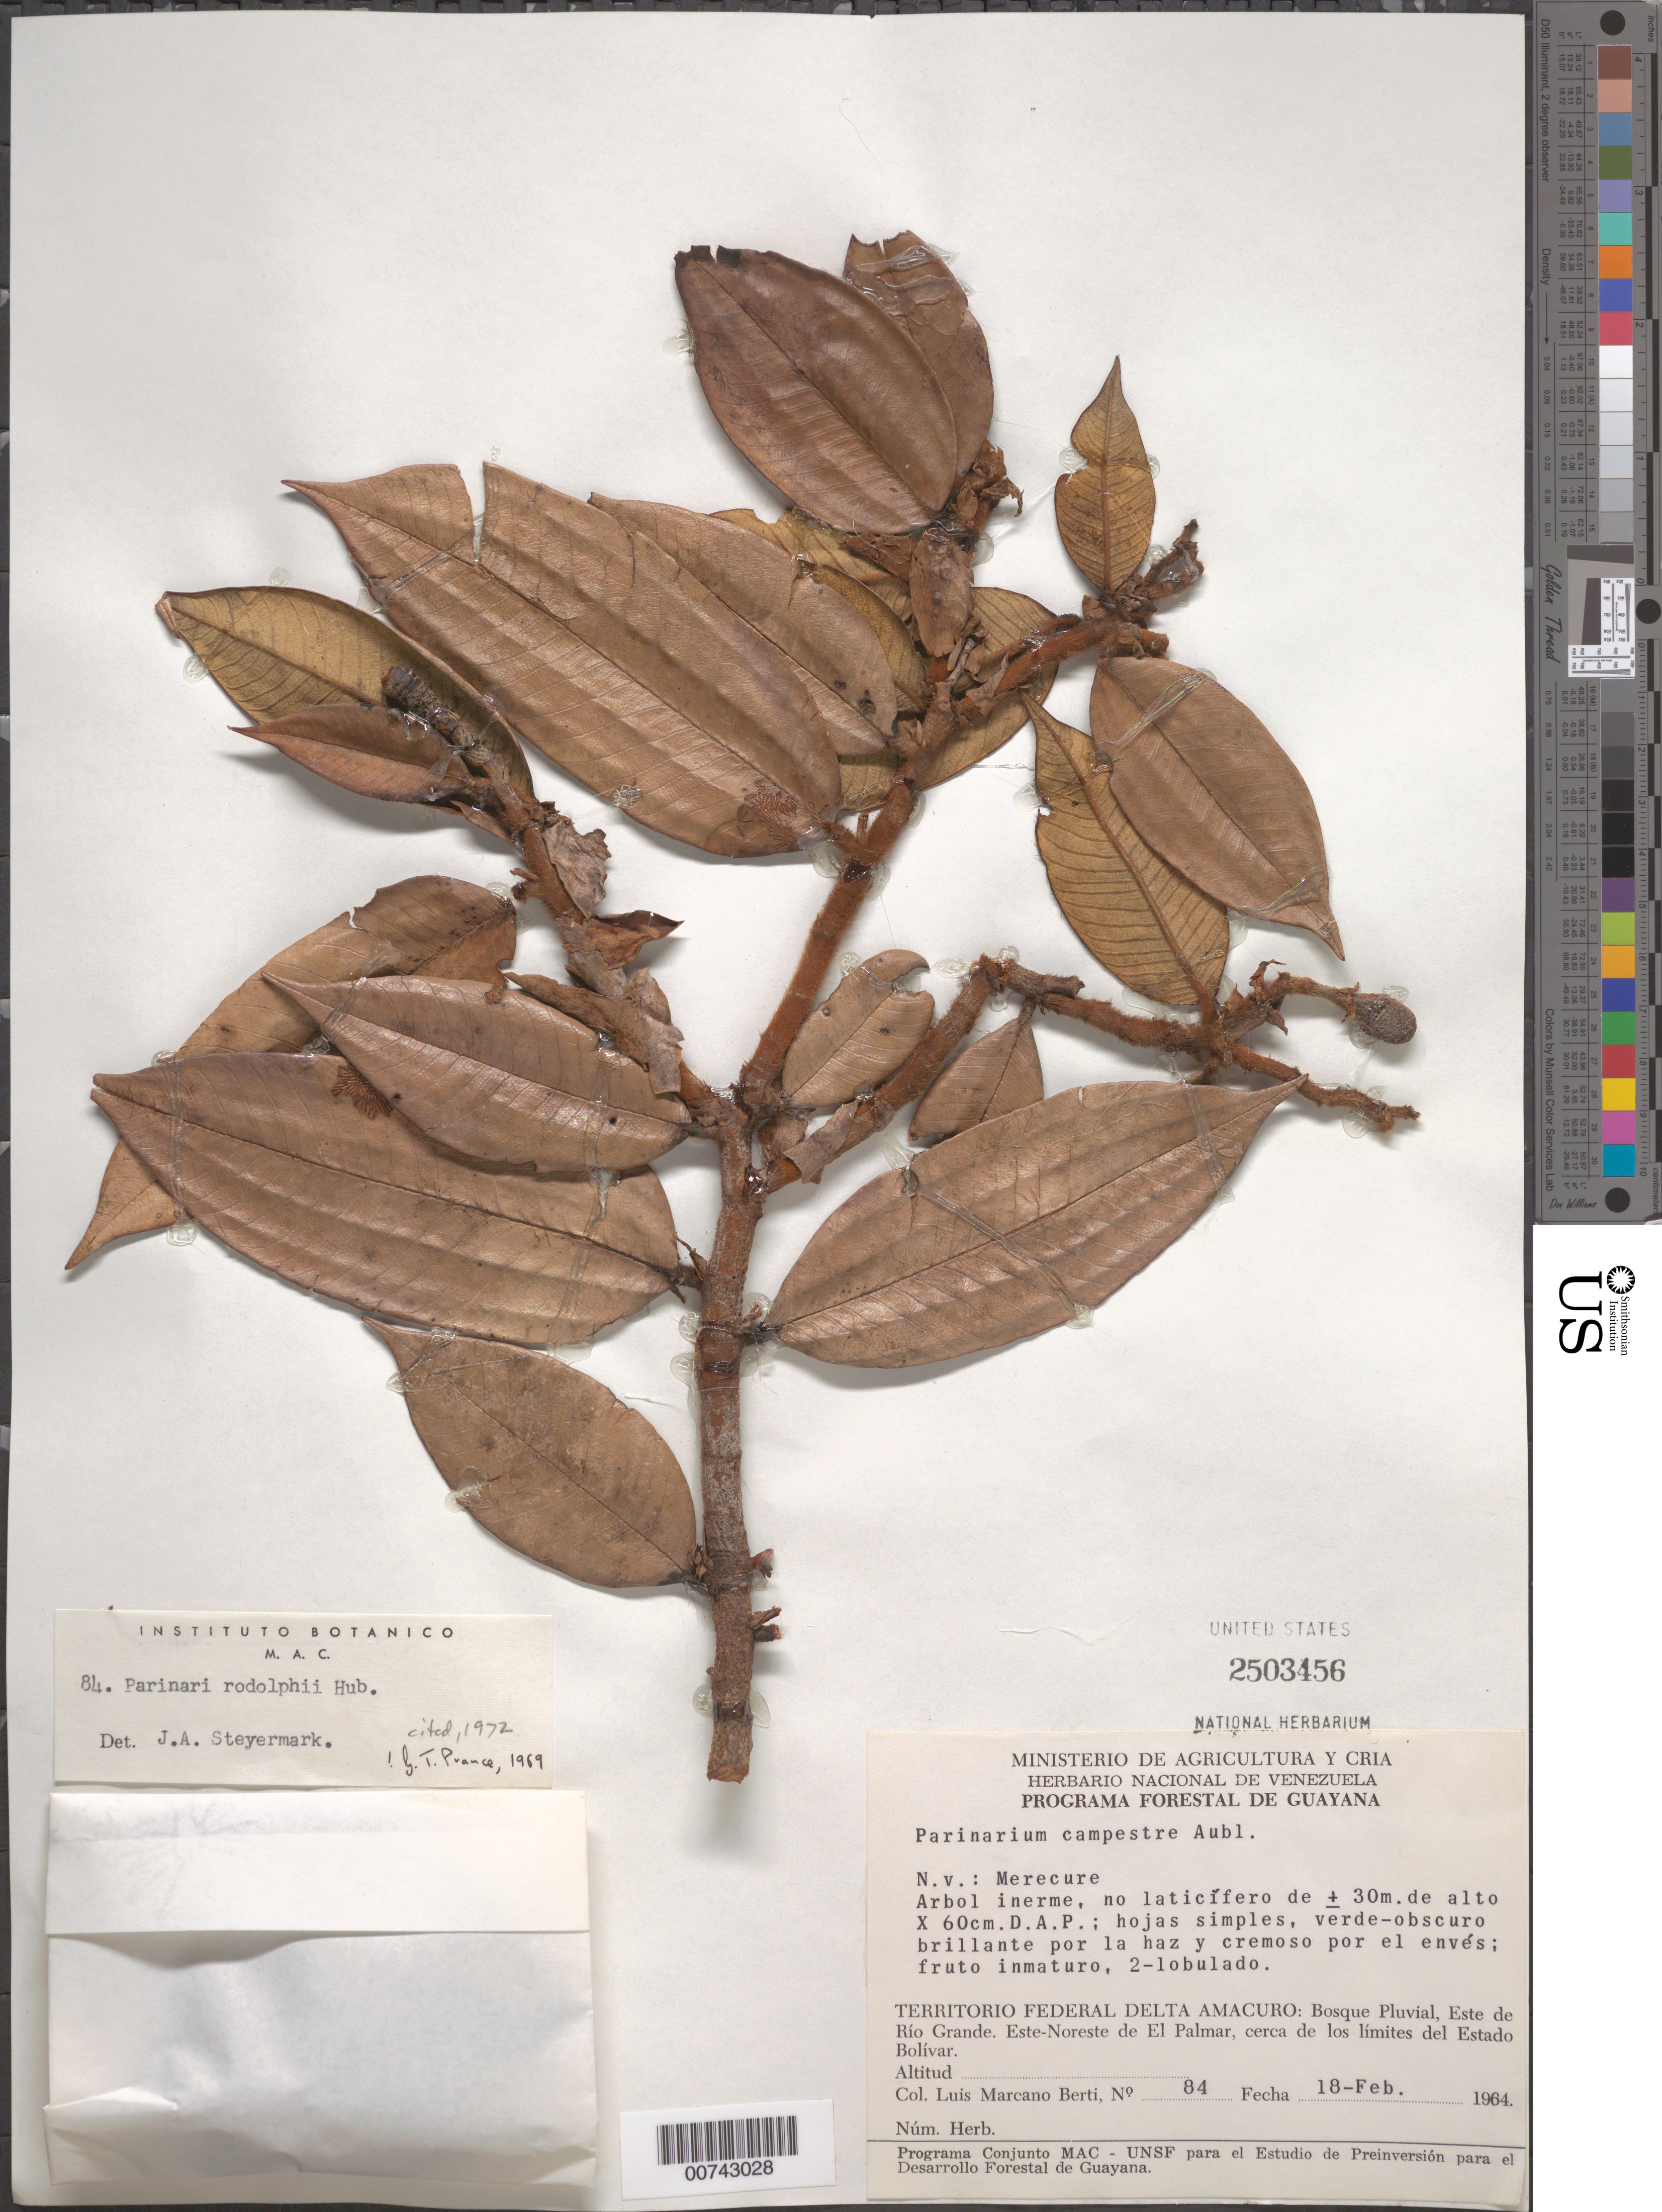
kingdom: Plantae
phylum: Tracheophyta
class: Magnoliopsida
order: Malpighiales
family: Chrysobalanaceae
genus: Parinari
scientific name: Parinari rodolphii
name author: Huber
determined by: Prance, G. T.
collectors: L. Marcano-Berti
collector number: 84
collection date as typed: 18-Feb-64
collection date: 1964-02-18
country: Venezuela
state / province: Delta Amacuro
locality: Este de Río Grande, ENE de El Palmar, cerca de los limites del Estado Bolívar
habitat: Bosque pluvial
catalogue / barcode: US 2503456